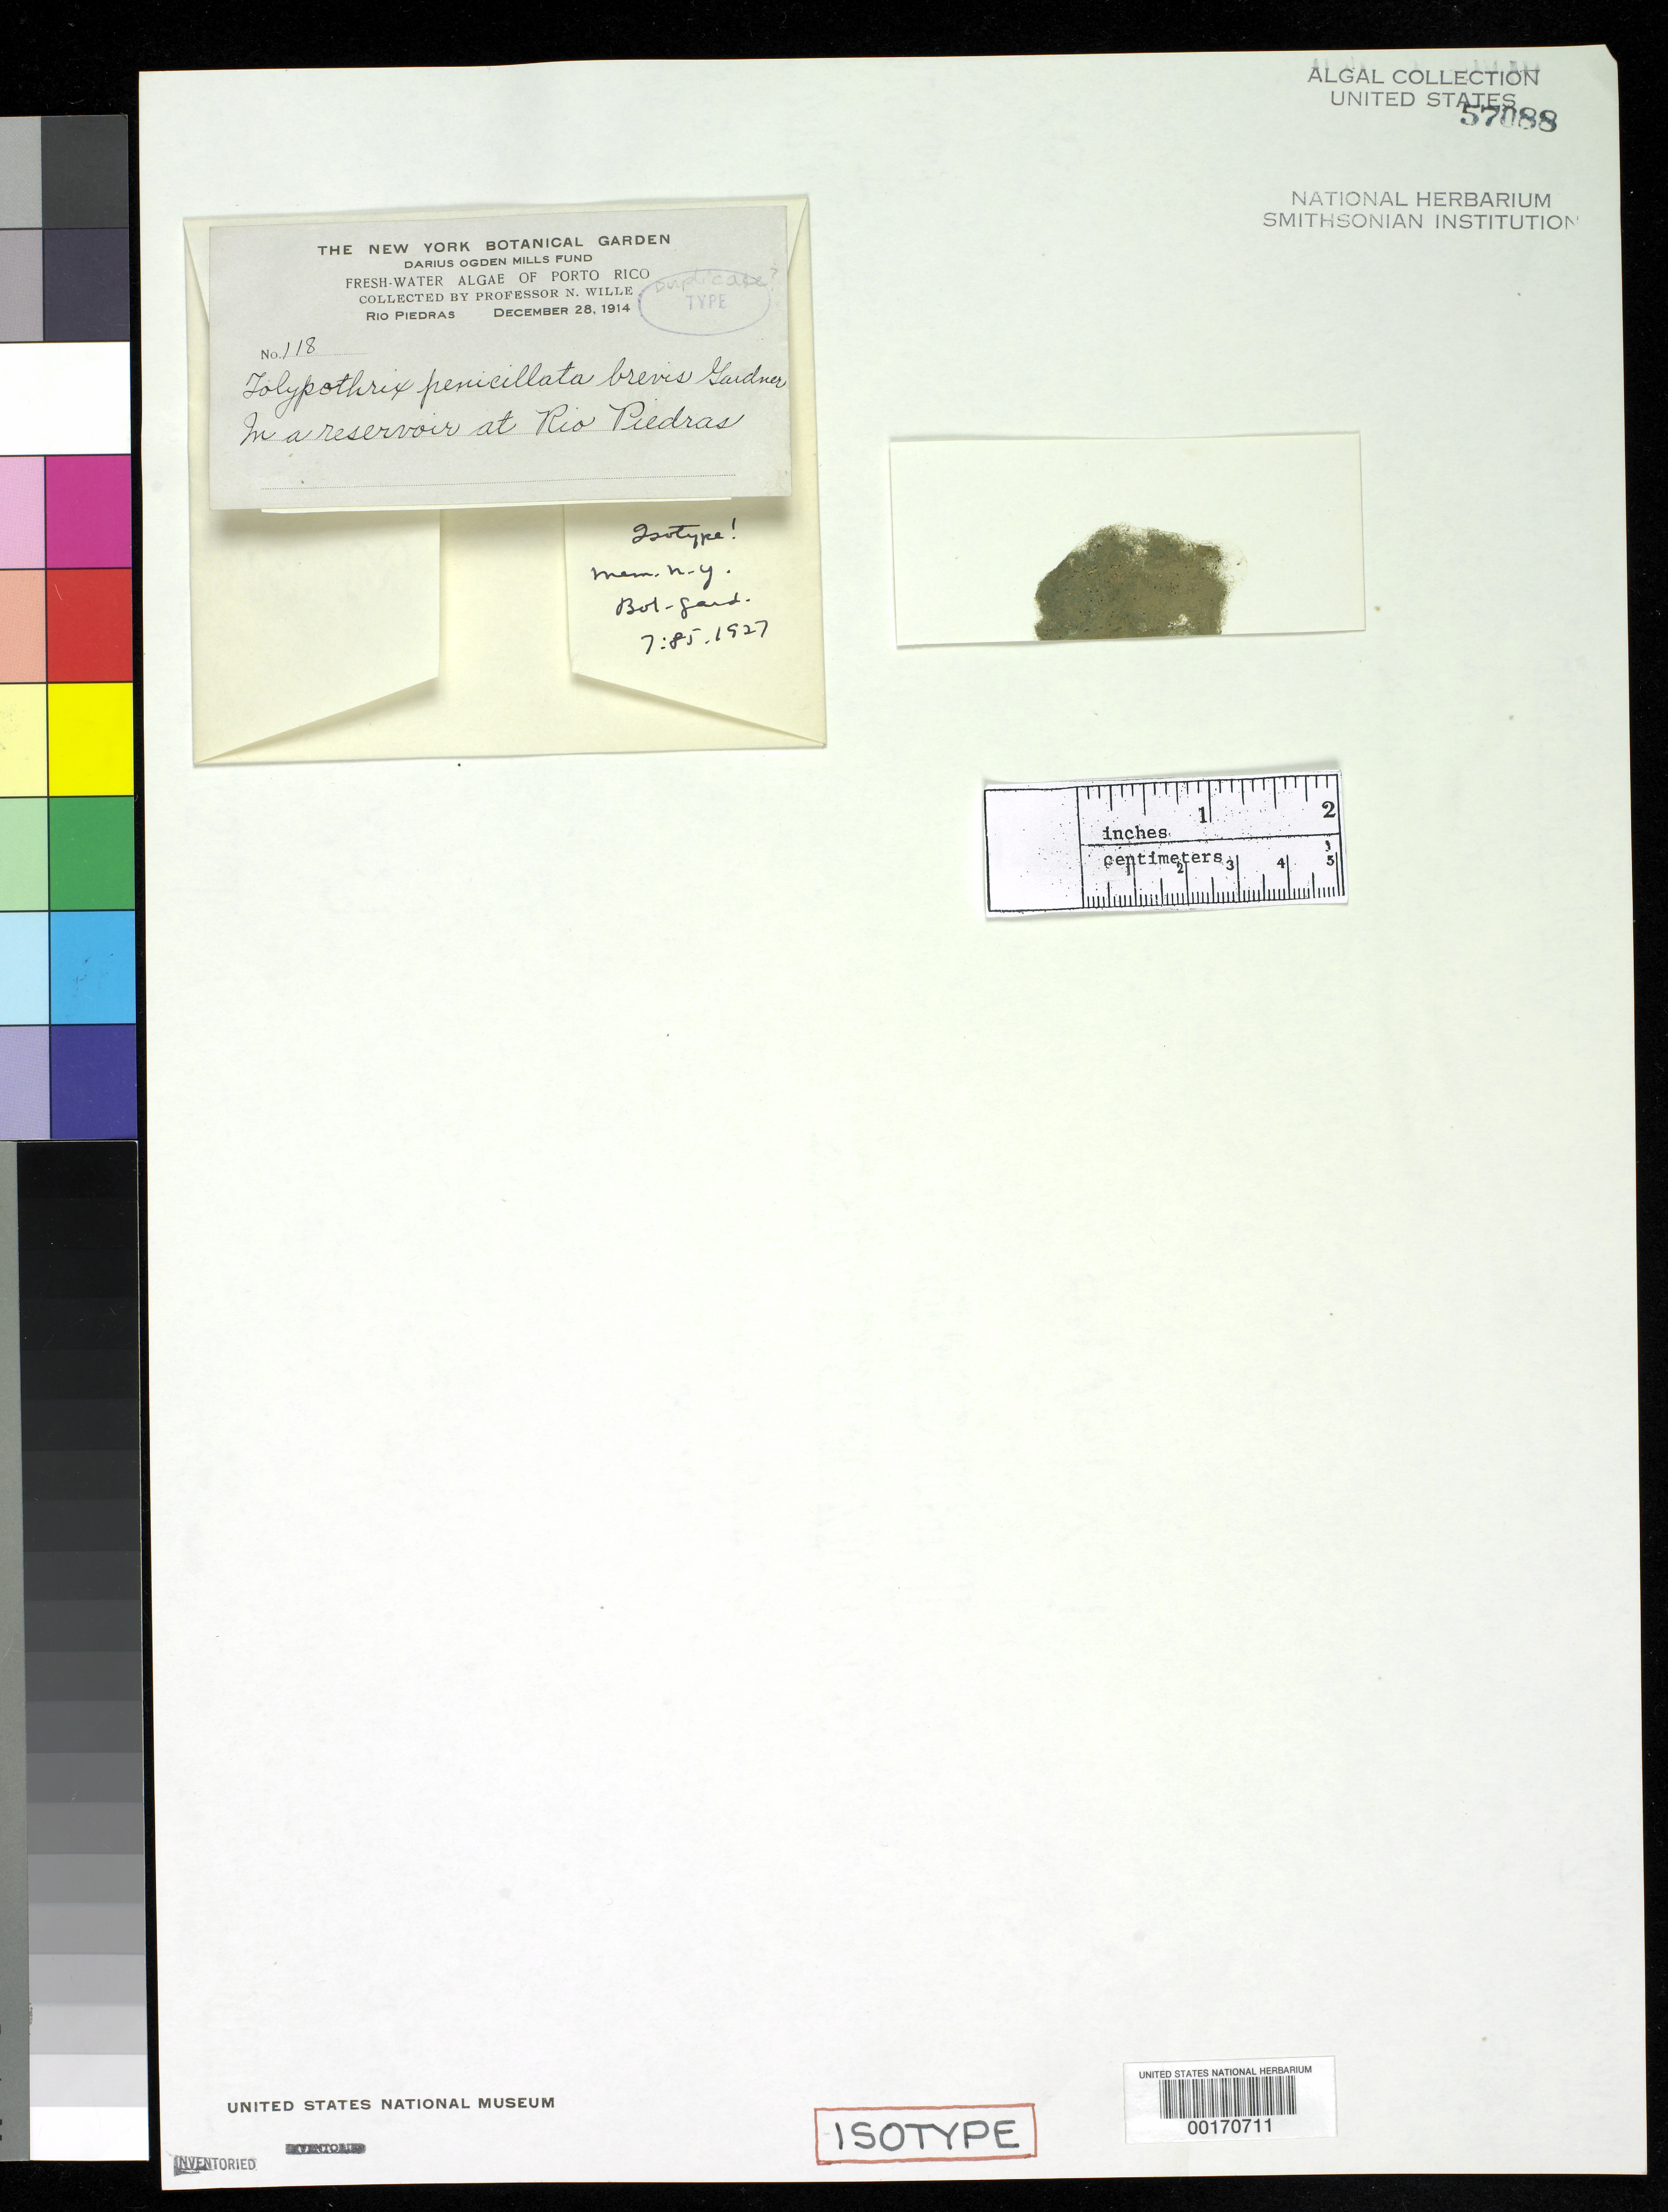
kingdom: Bacteria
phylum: Cyanobacteria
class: Cyanobacteriia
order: Cyanobacteriales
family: Tolypothrichaceae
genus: Tolypothrix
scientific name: Tolypothrix penicillata var. brevis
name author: N.L. Gardner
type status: Isotype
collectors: N. Wille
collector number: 118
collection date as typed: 28 Dec 1914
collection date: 1914-12-28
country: Puerto Rico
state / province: San Juan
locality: Rio Piedras.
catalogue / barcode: US 57088